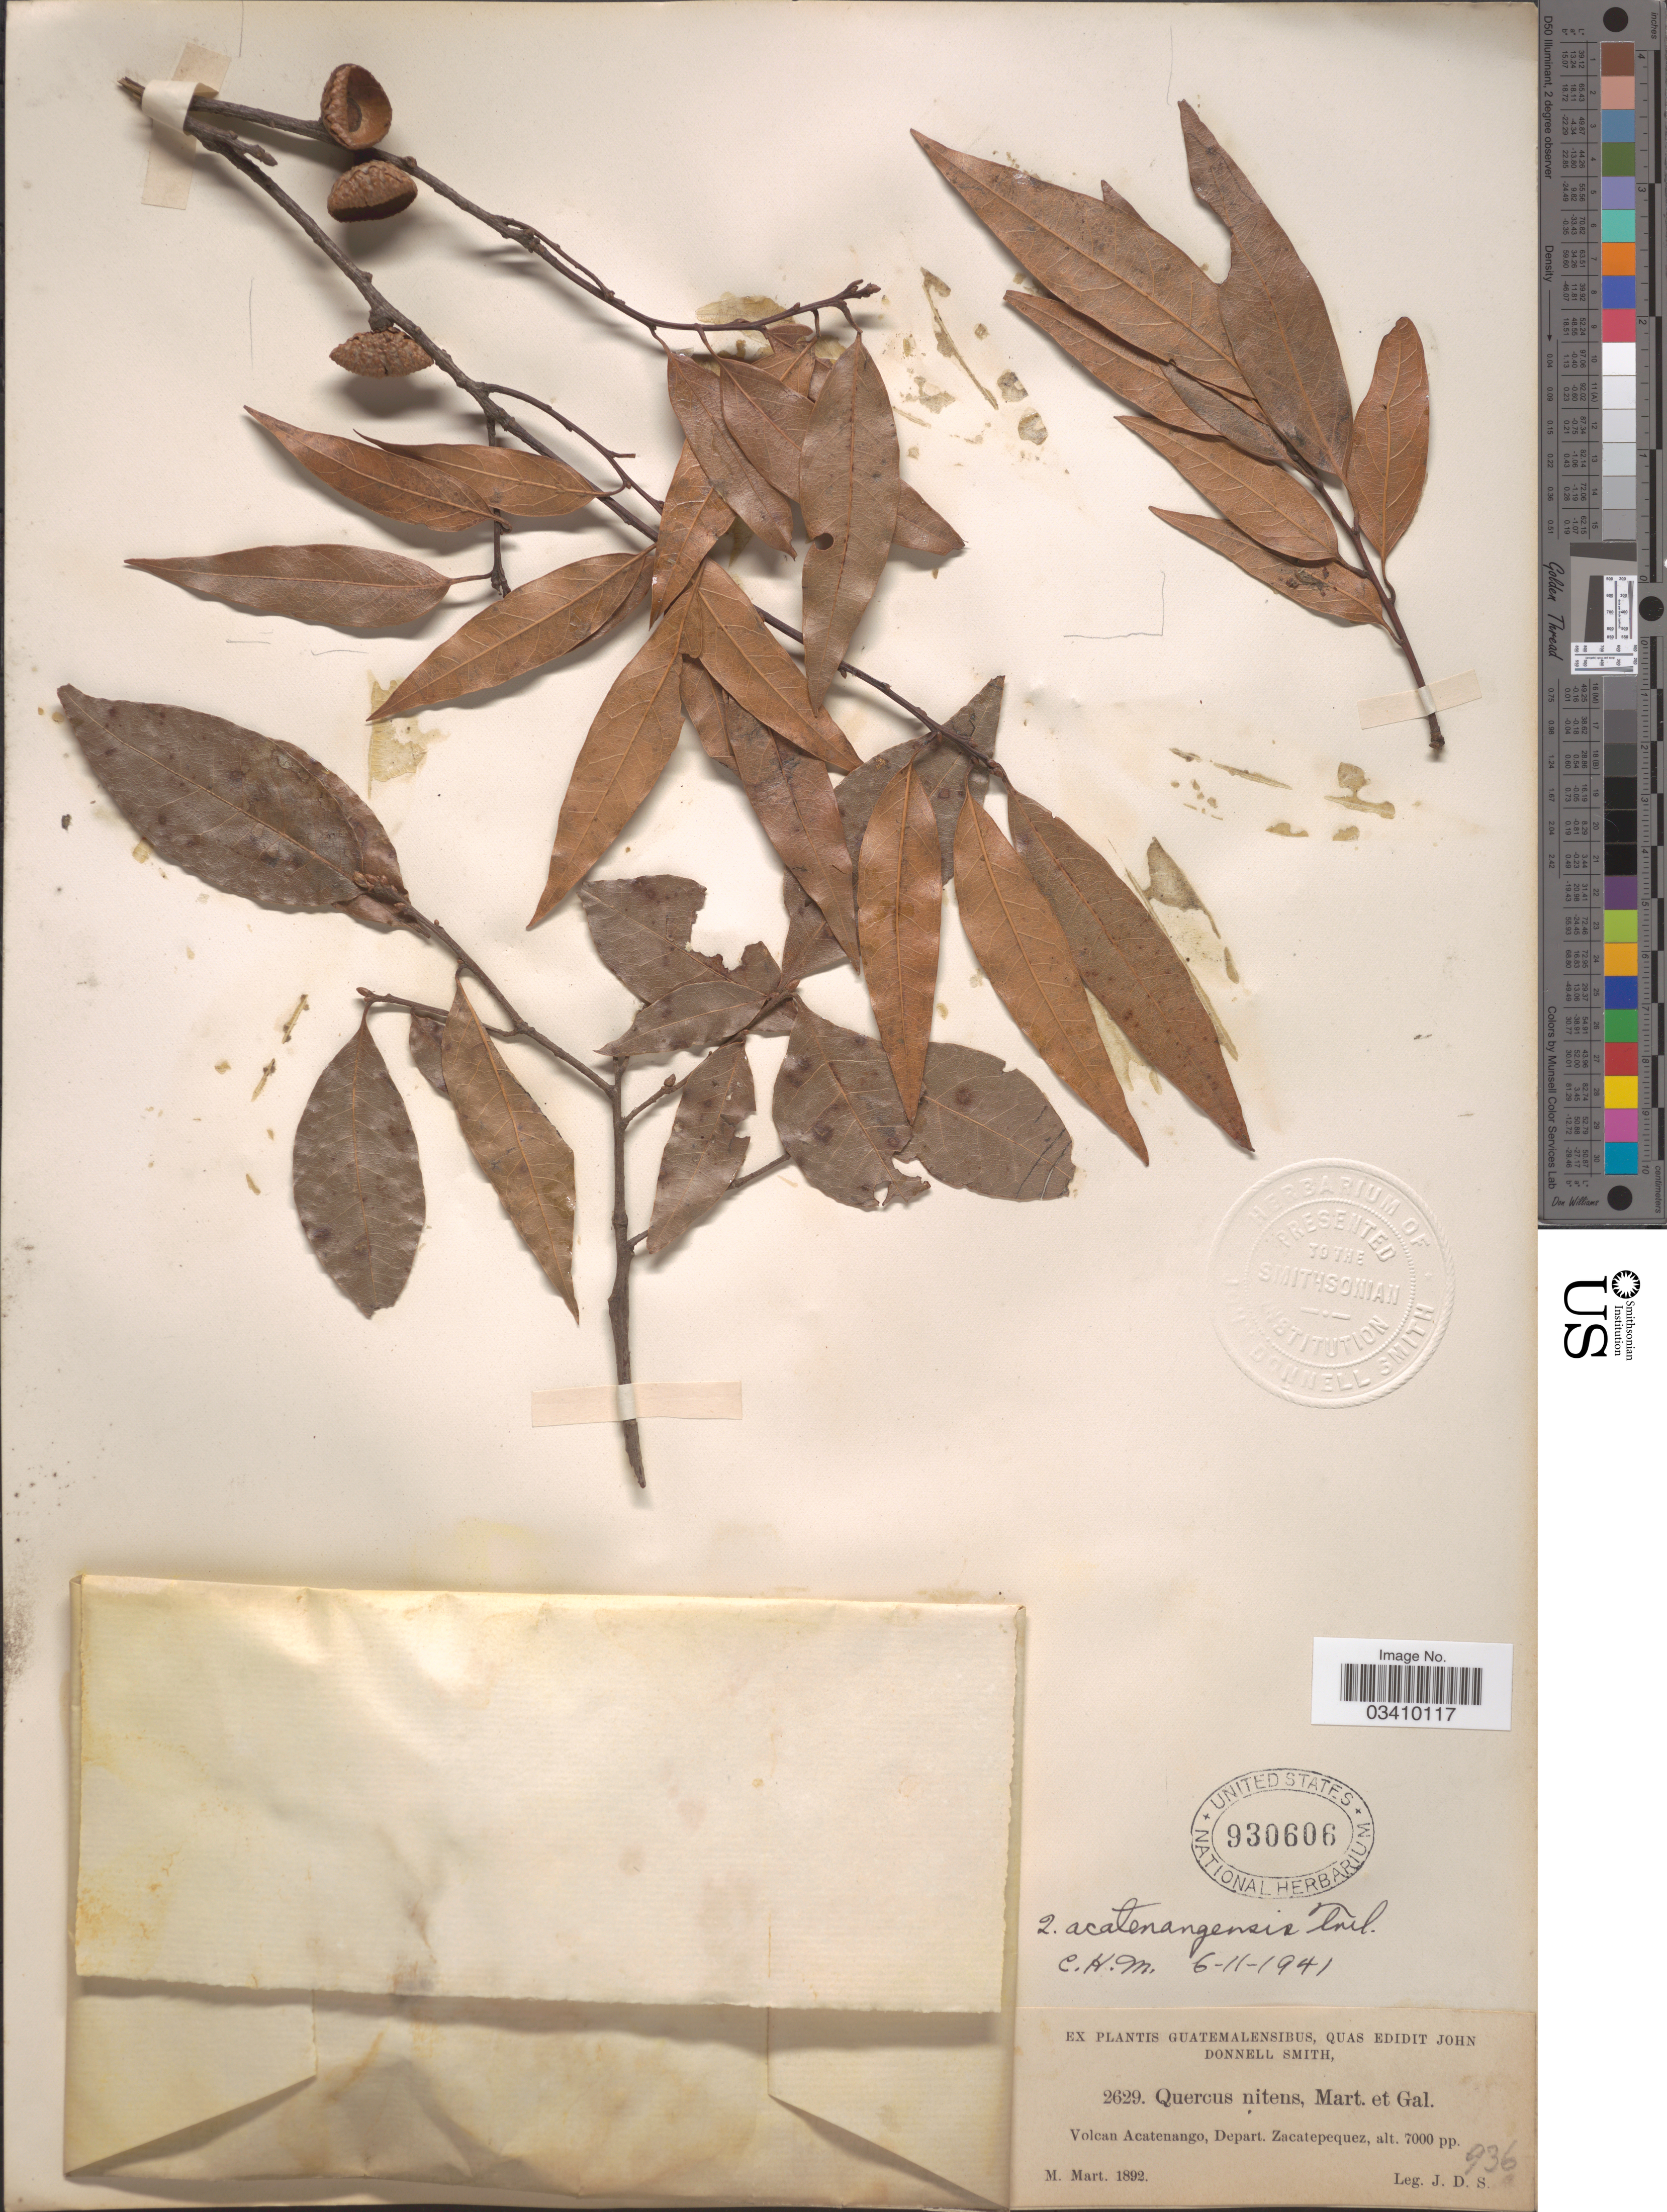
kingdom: Plantae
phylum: Tracheophyta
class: Magnoliopsida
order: Fagales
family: Fagaceae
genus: Quercus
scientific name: Quercus acatenangensis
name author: Trel.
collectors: J. Donnell Smith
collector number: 2629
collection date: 1892-03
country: Guatemala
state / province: Sacatepéquez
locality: Volcan Acatenango, Depart. Zacatepequez.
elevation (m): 2134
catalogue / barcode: US 930606